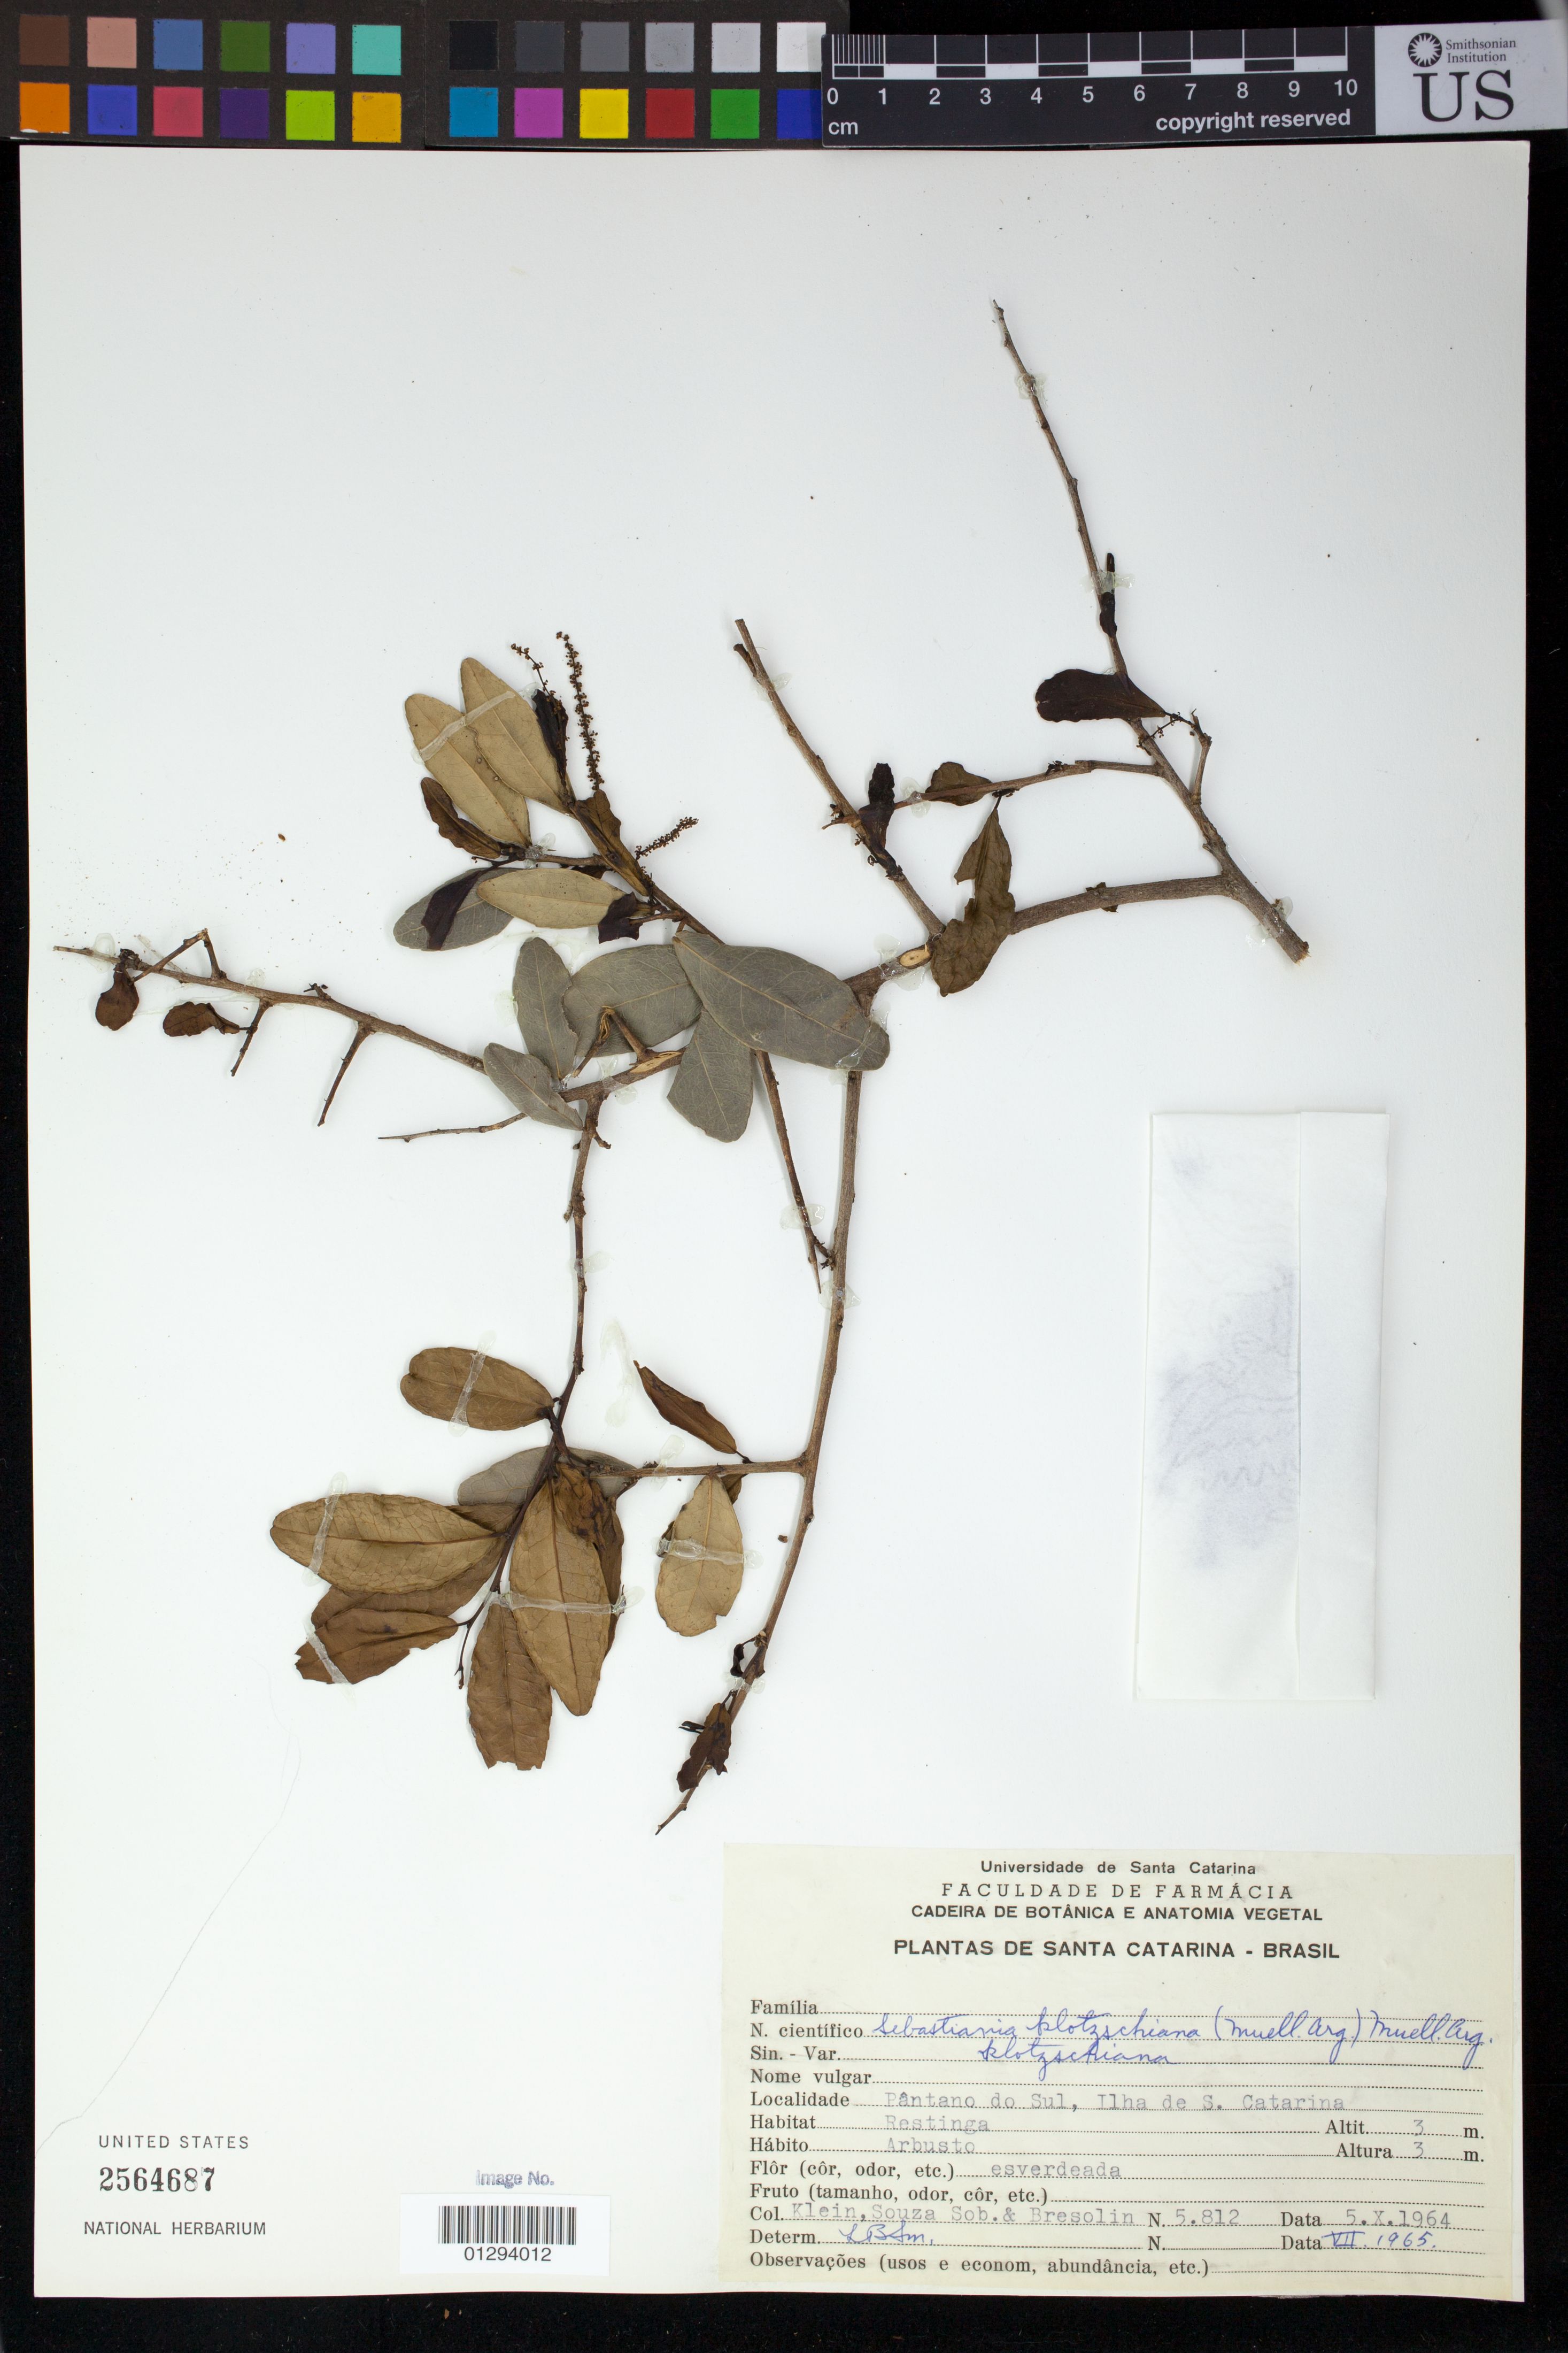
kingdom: Plantae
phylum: Tracheophyta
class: Magnoliopsida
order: Malpighiales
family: Euphorbiaceae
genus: Sebastiania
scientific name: Sebastiania commersoniana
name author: (Baill.) L.B. Sm. & Downs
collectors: Klein, --, -- Souza-Sobrinho & -- Bresolin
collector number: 5812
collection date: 1964-10-05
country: Brazil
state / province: Santa Catarina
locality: Pântano do Sul, Ilha de S. Catarina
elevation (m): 3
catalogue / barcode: US 2564687